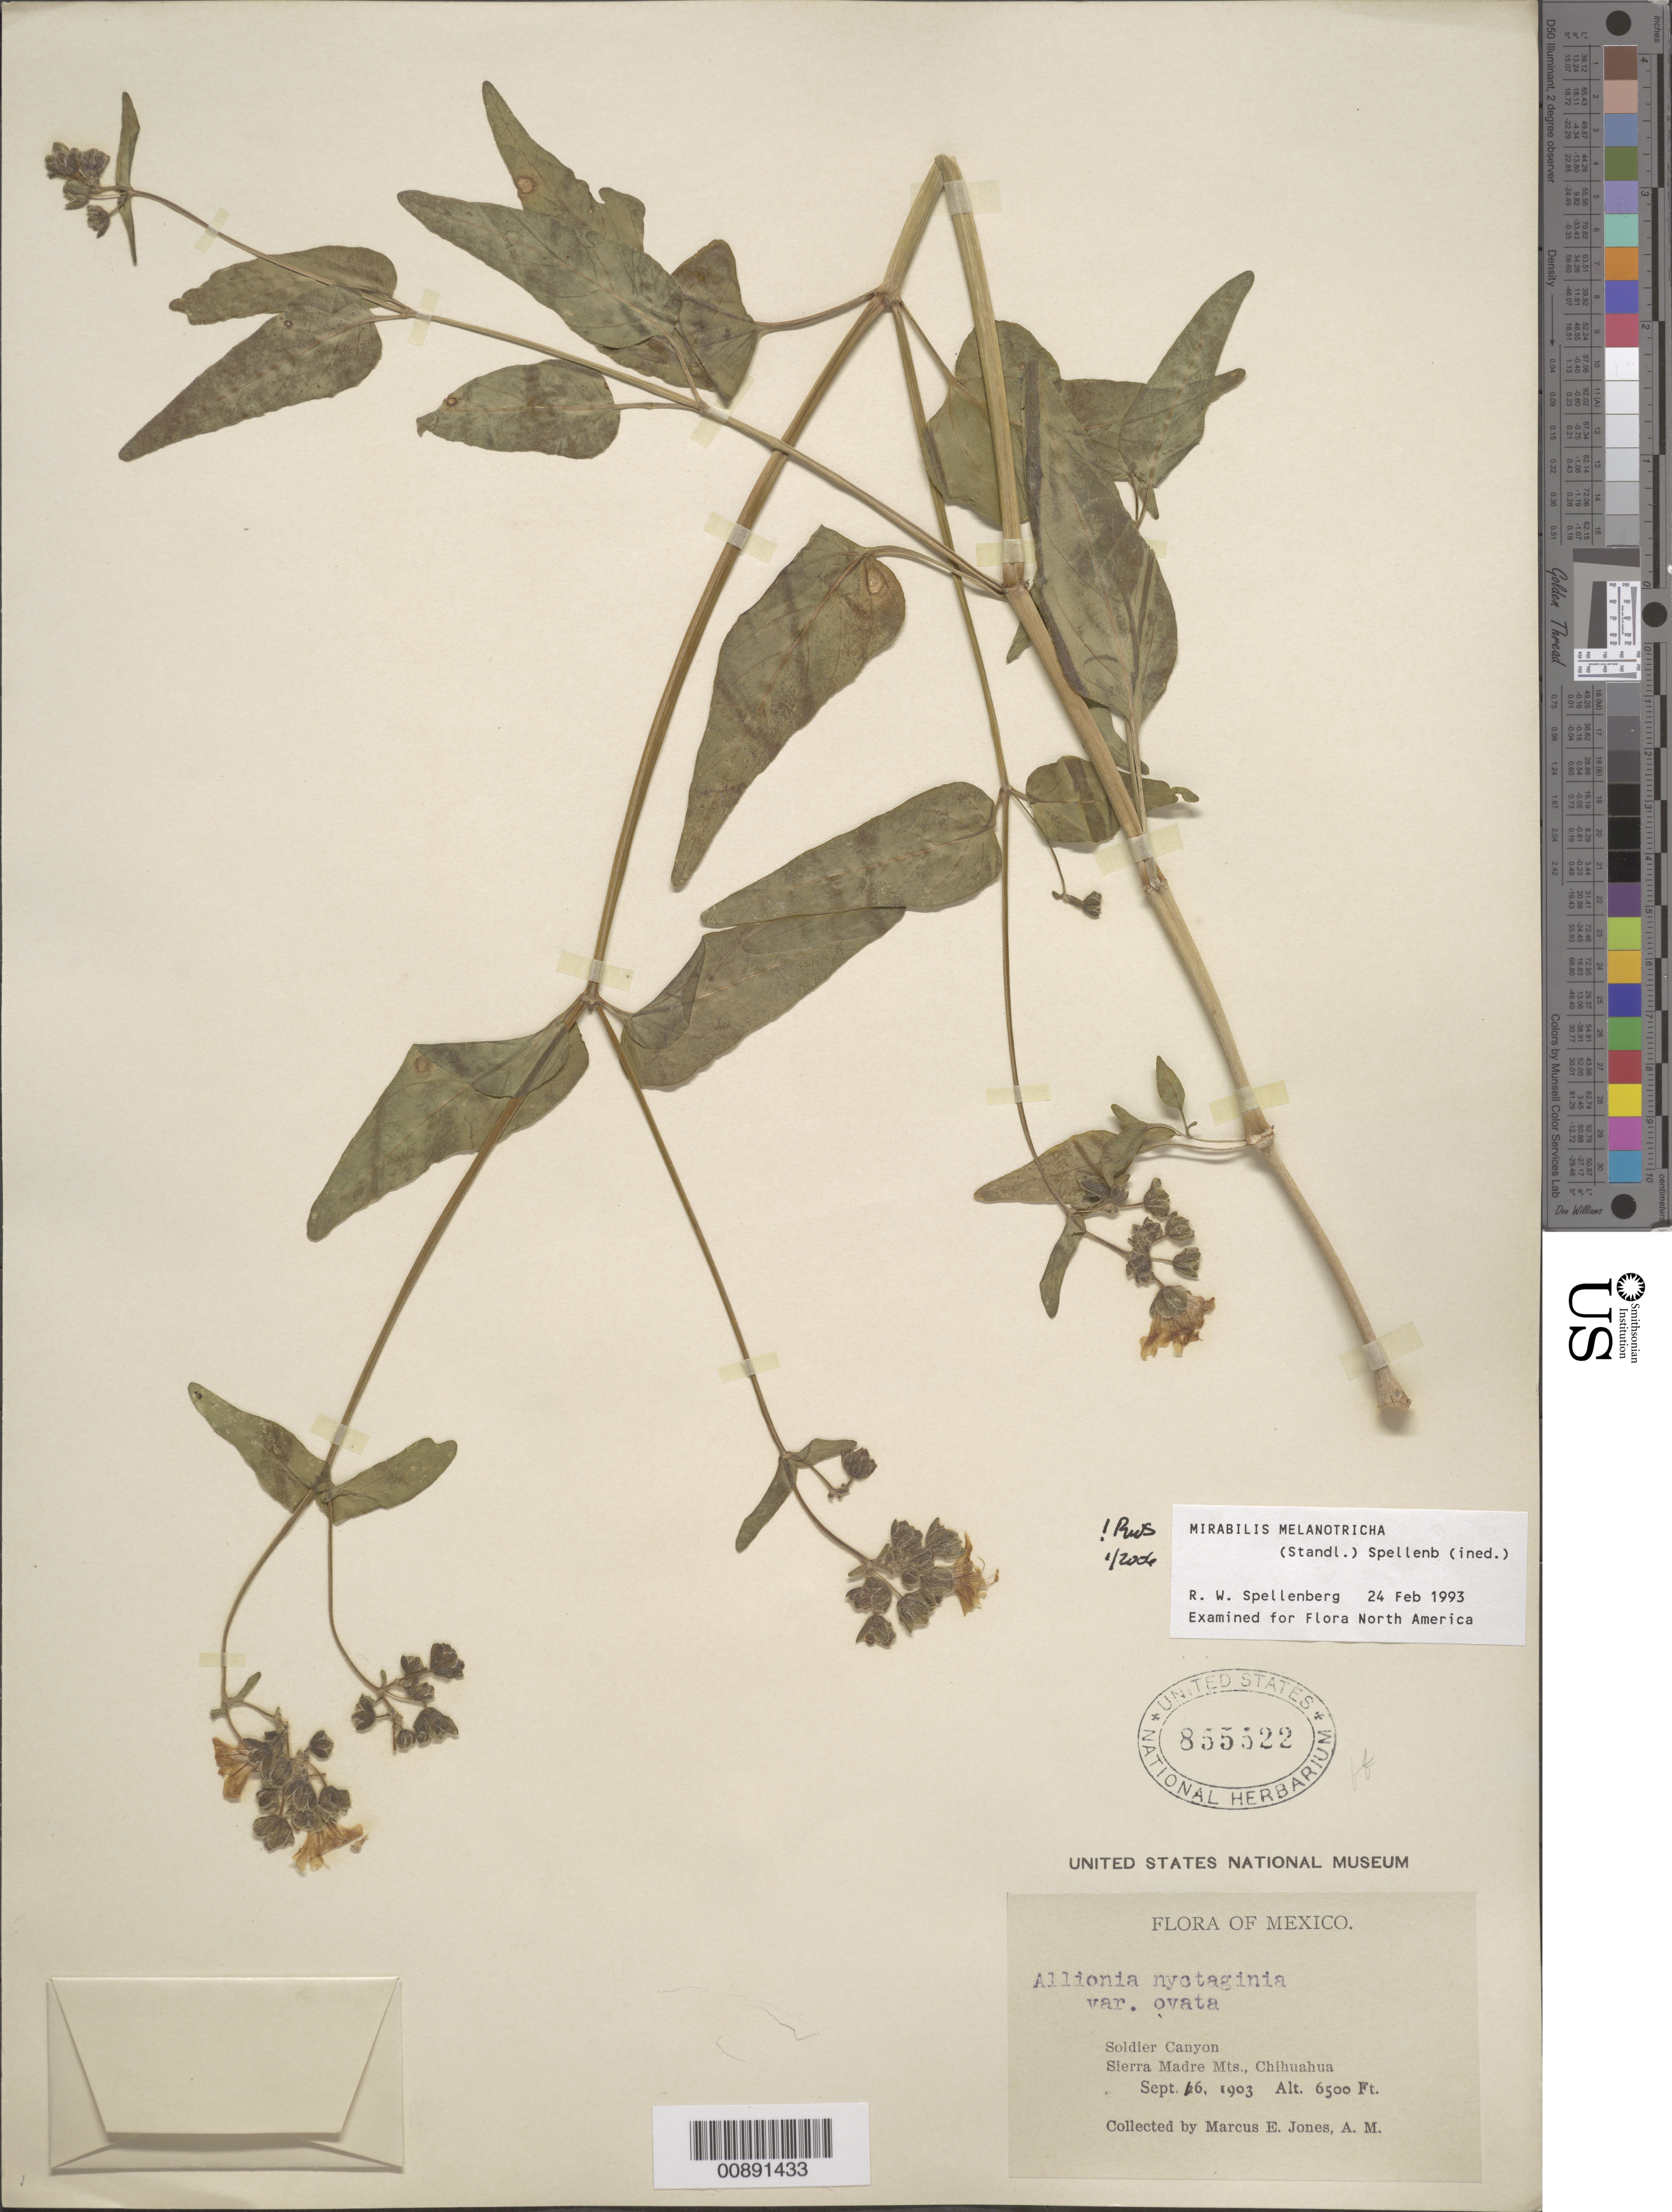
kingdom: Plantae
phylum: Tracheophyta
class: Magnoliopsida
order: Caryophyllales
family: Nyctaginaceae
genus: Mirabilis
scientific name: Mirabilis melanotricha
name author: (Standl.) Spellenb.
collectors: M. E. Jones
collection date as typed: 16 Sep 1903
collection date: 1903-09-16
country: Mexico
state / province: Chihuahua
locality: Soldier Canyon, Sierra Madre Mts., Chihuahua.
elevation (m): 1981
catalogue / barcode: US 855522